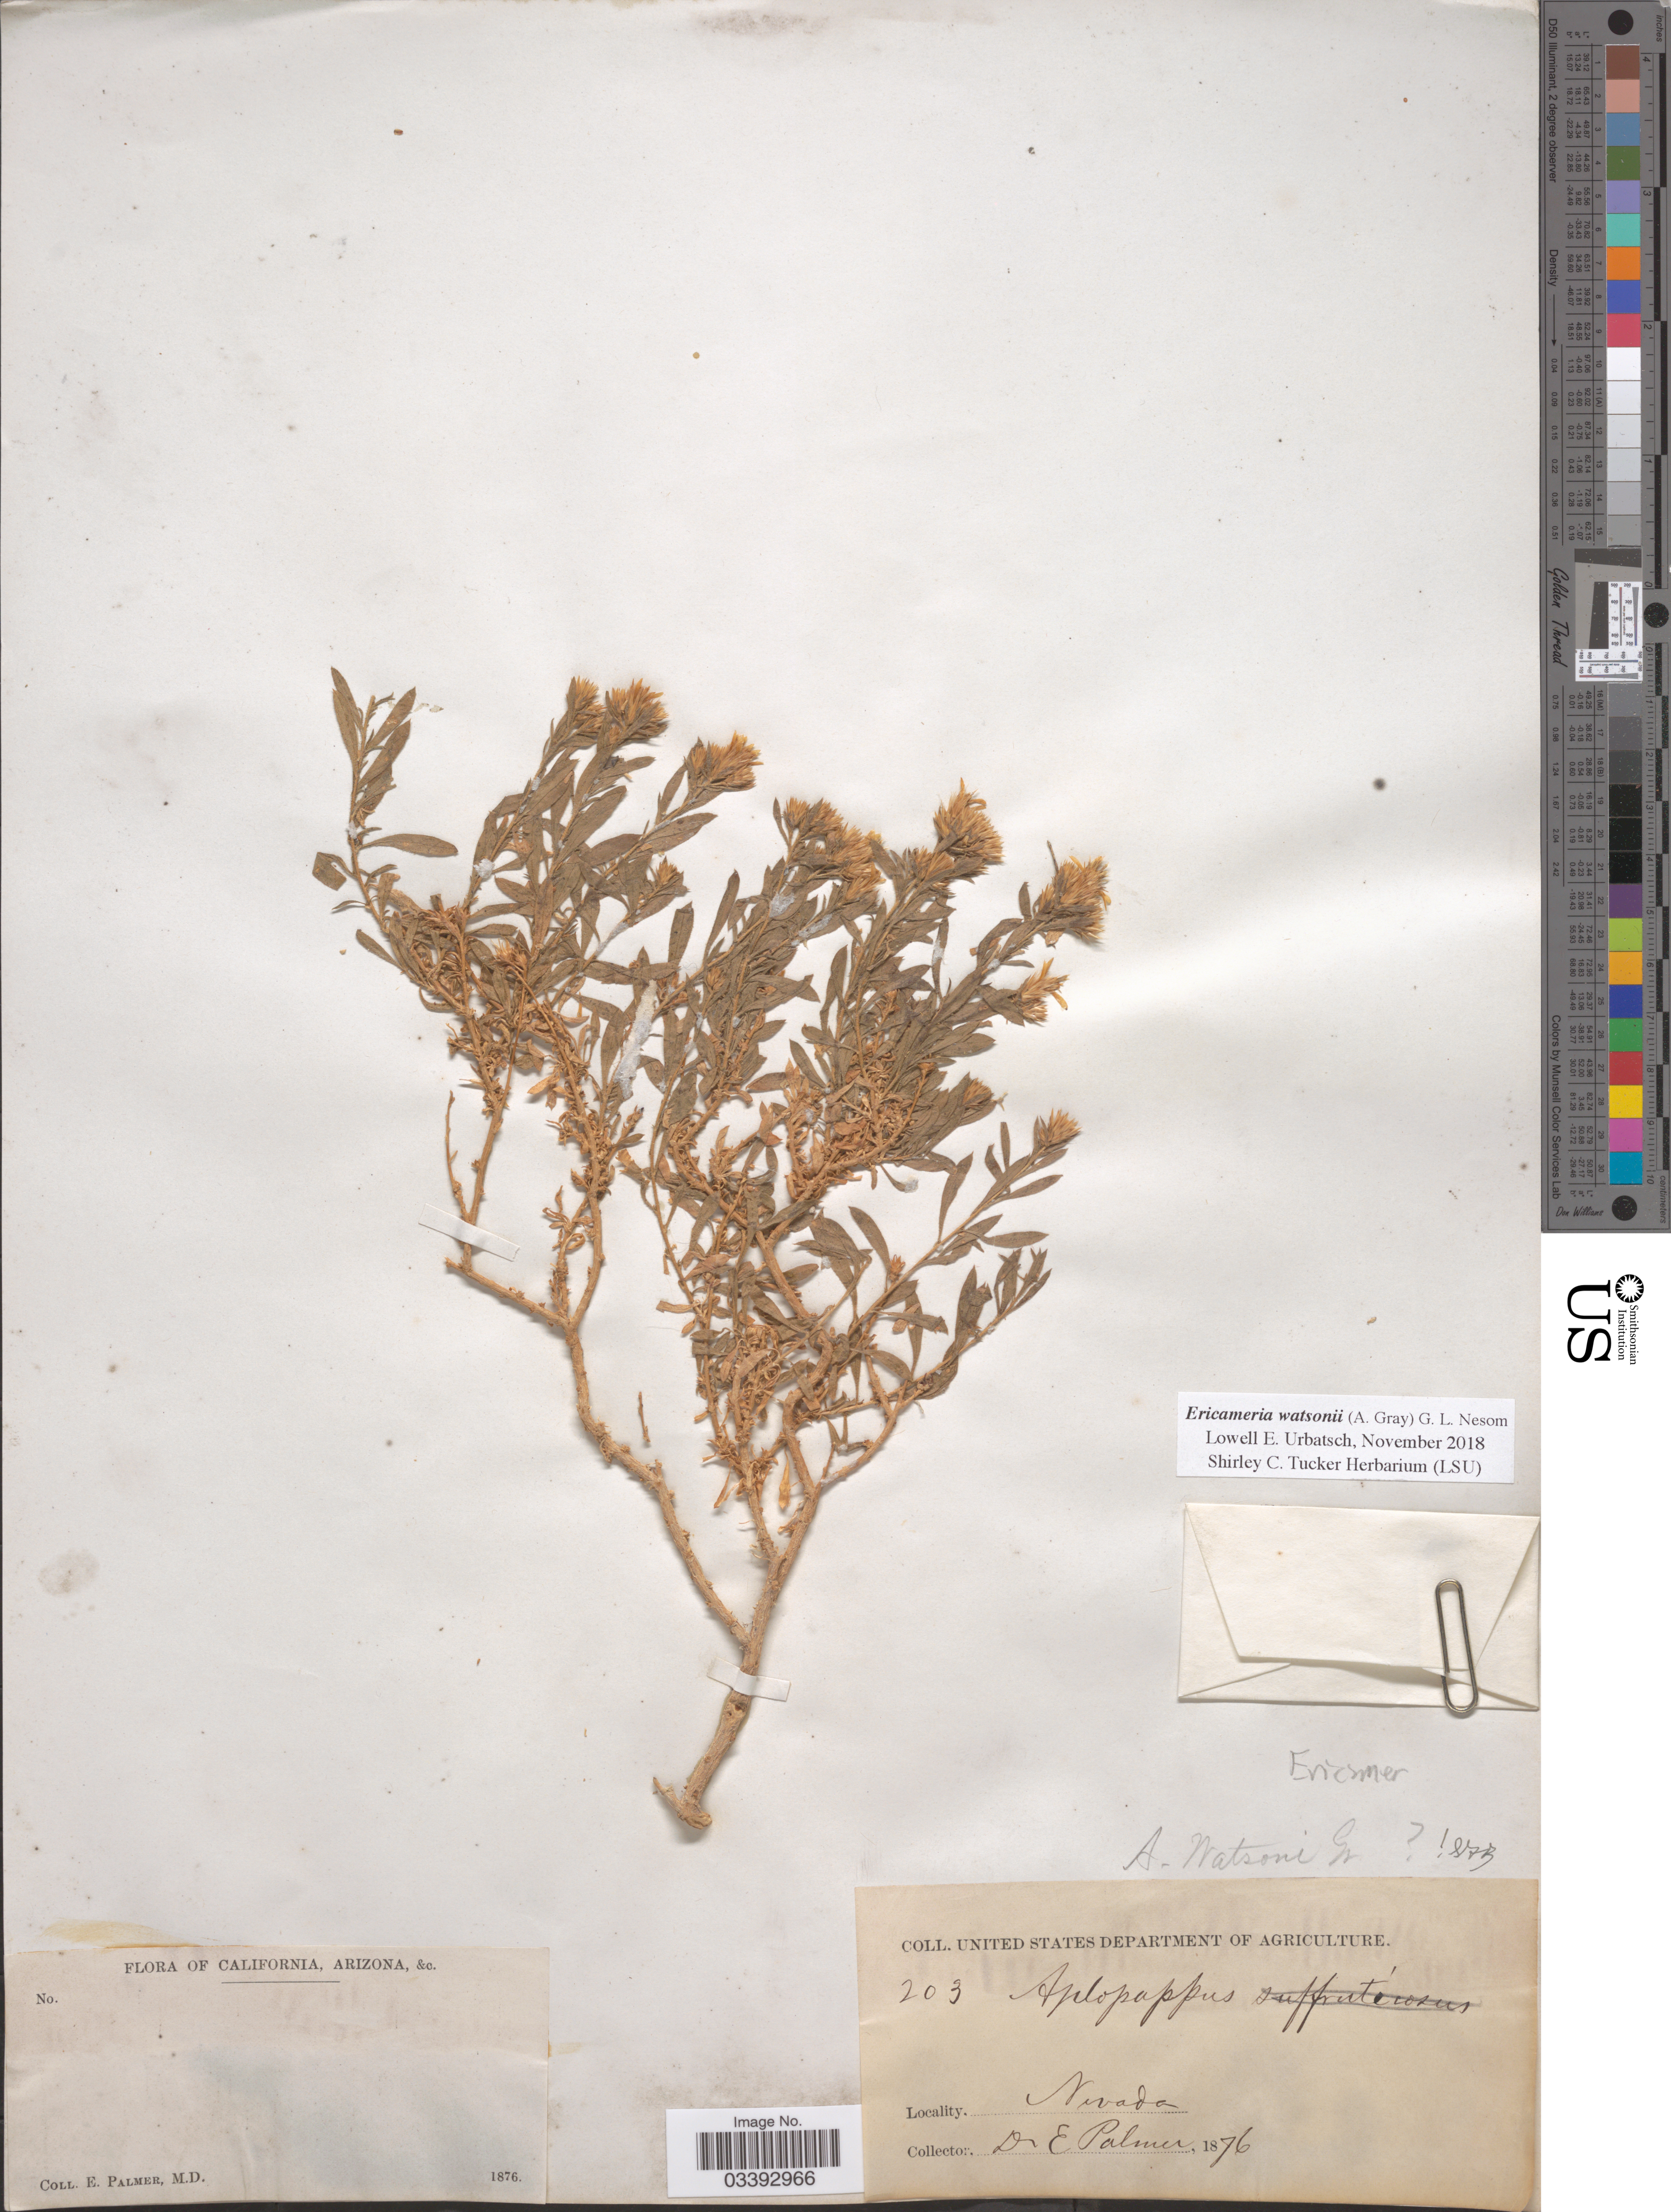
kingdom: Plantae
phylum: Tracheophyta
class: Magnoliopsida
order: Asterales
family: Asteraceae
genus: Ericameria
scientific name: Ericameria watsonii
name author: (A. Gray) G.L. Nesom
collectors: E. Palmer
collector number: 203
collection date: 1876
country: United States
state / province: Nevada